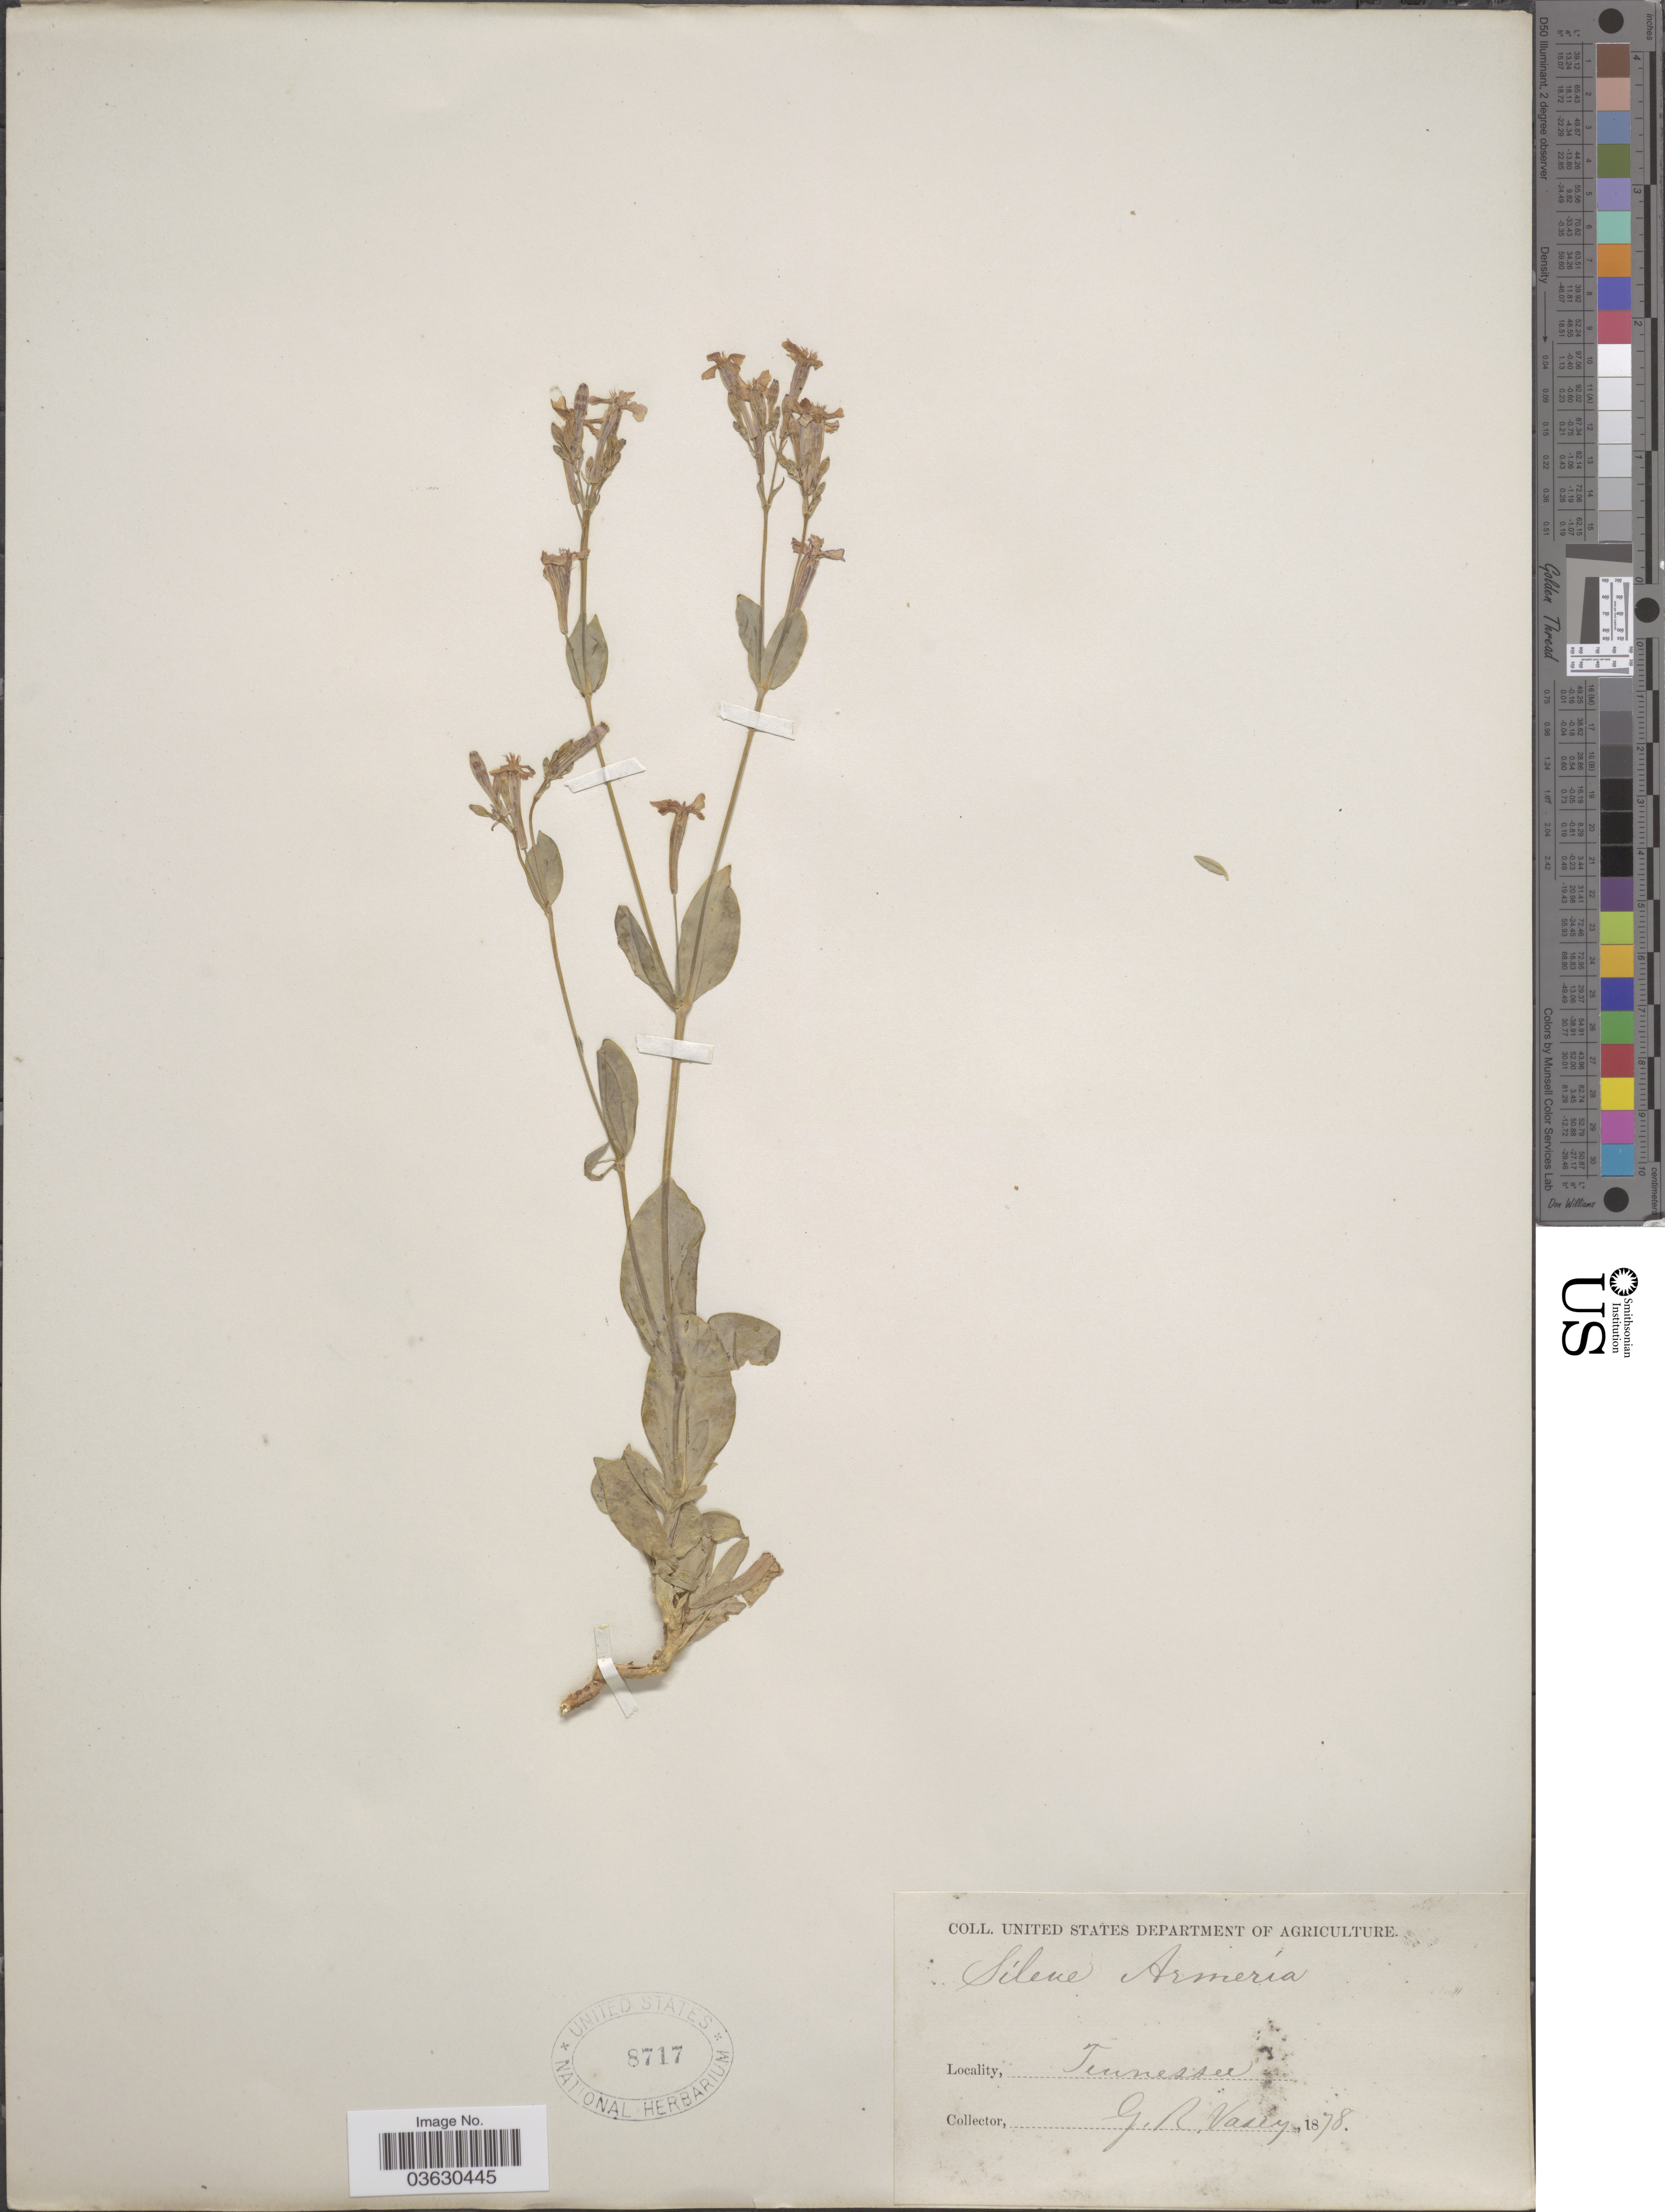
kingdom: Plantae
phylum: Tracheophyta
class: Magnoliopsida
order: Caryophyllales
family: Caryophyllaceae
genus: Atocion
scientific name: Atocion armeria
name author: (L.) Raf.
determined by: U.S. National Herbarium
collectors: G. R. Vasey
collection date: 1878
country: United States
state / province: Tennessee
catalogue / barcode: US 8717